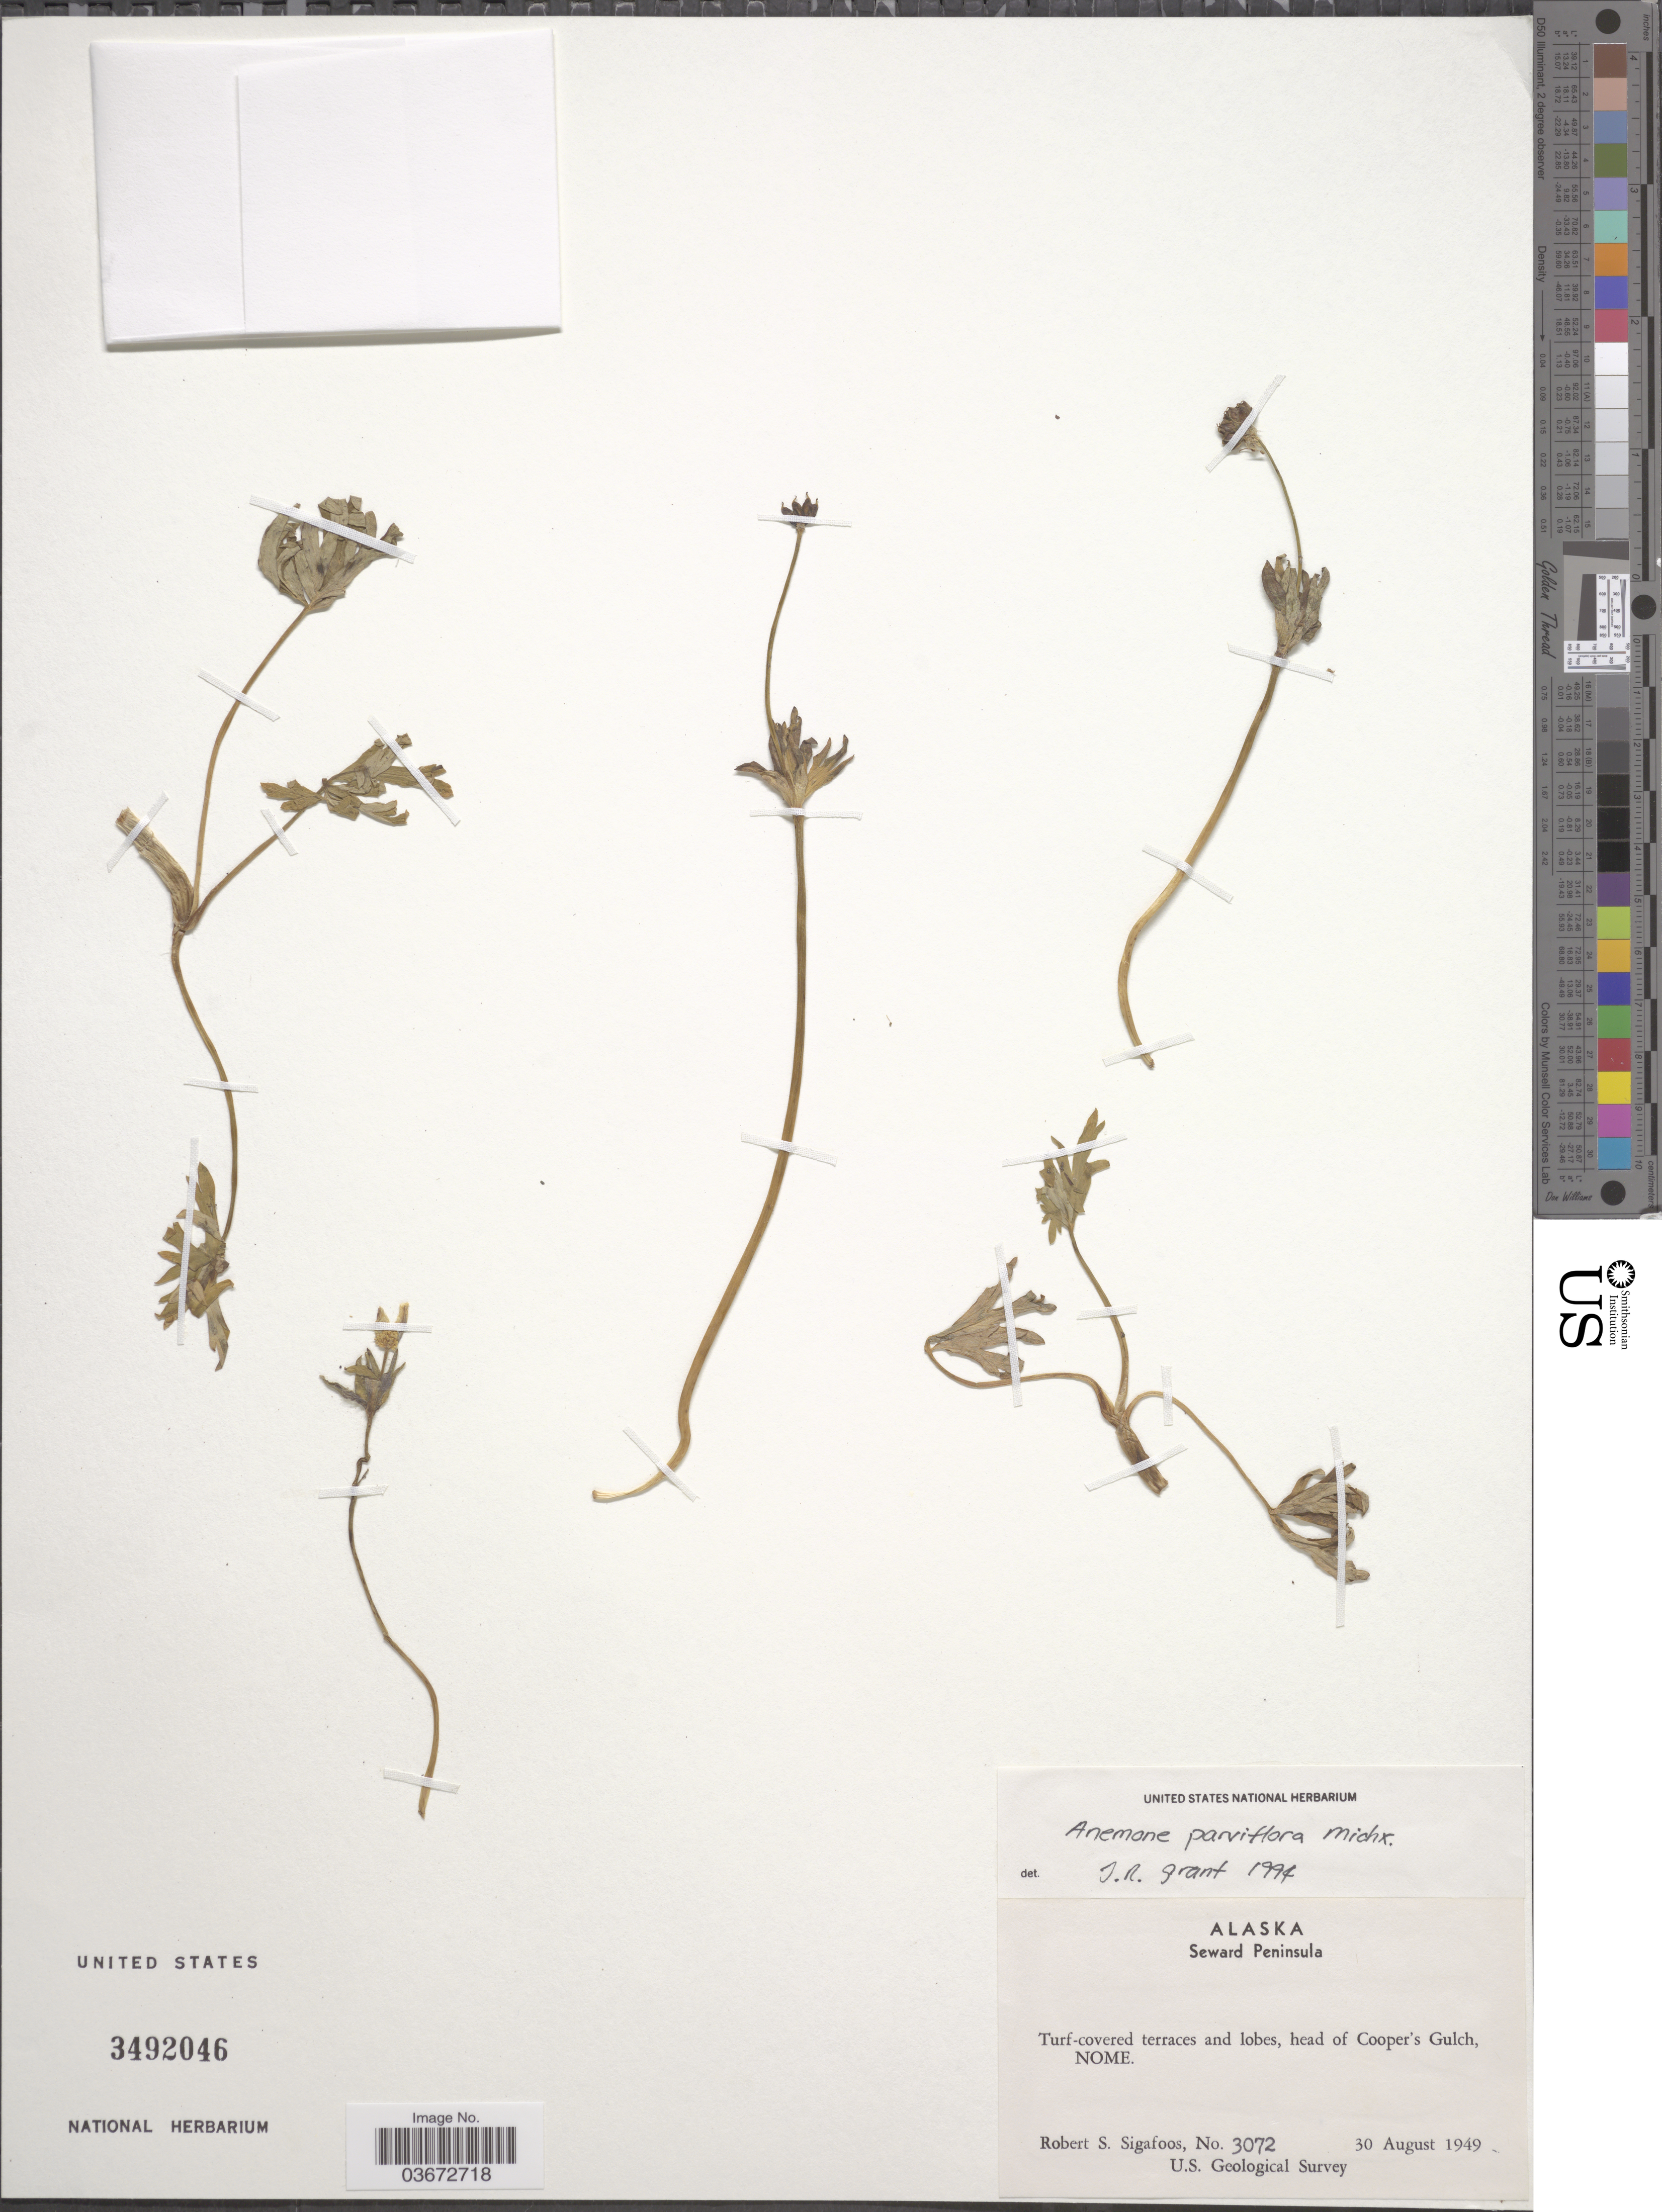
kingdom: Plantae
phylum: Tracheophyta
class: Magnoliopsida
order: Ranunculales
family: Ranunculaceae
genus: Anemone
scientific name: Anemone parviflora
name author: Michx.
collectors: R. Sigafoos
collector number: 3072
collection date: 1949-08-30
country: United States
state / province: Alaska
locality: Seward Peninsula. Head of Cooper's Gulch, Nome.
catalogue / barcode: US 3492046